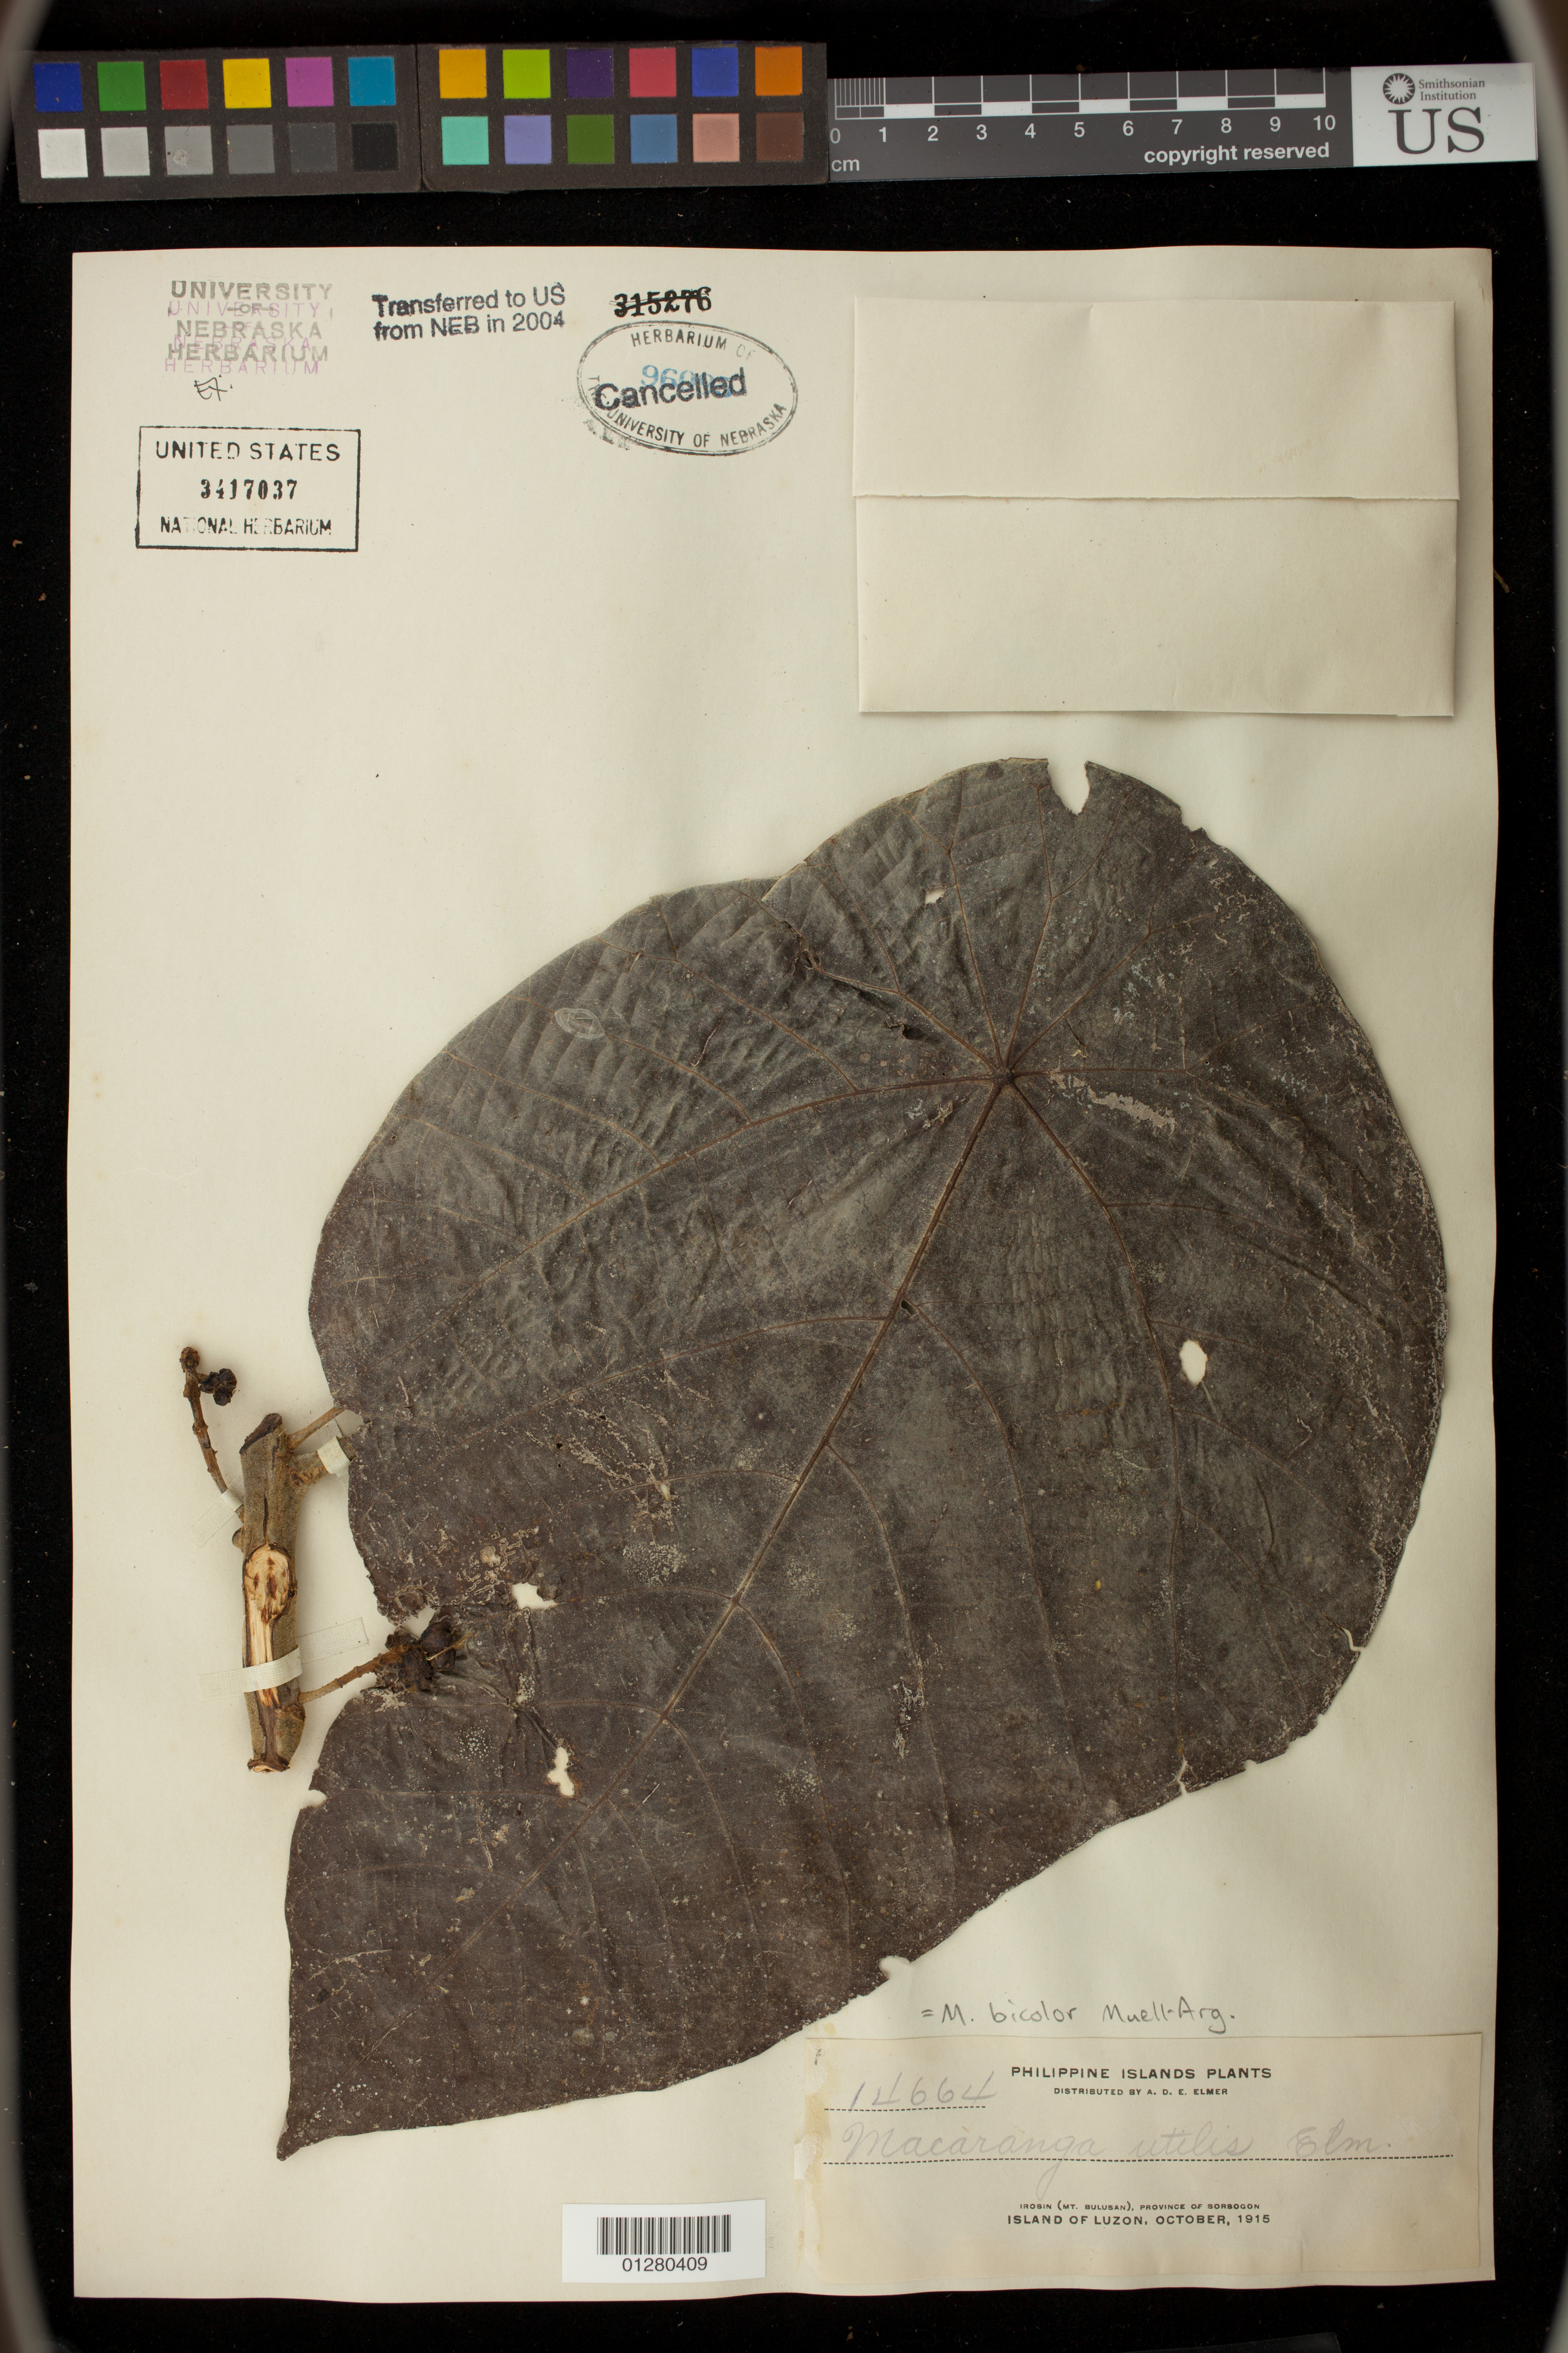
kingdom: Plantae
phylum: Tracheophyta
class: Magnoliopsida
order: Malpighiales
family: Euphorbiaceae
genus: Macaranga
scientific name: Macaranga bicolor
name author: Müll. Arg.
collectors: A. D. E. Elmer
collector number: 14664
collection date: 1915-10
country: Philippines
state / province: Bicol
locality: Irosin (Mt. Bulusan), Province of Sorsogon, Island of Luzon.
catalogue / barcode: US 3417037